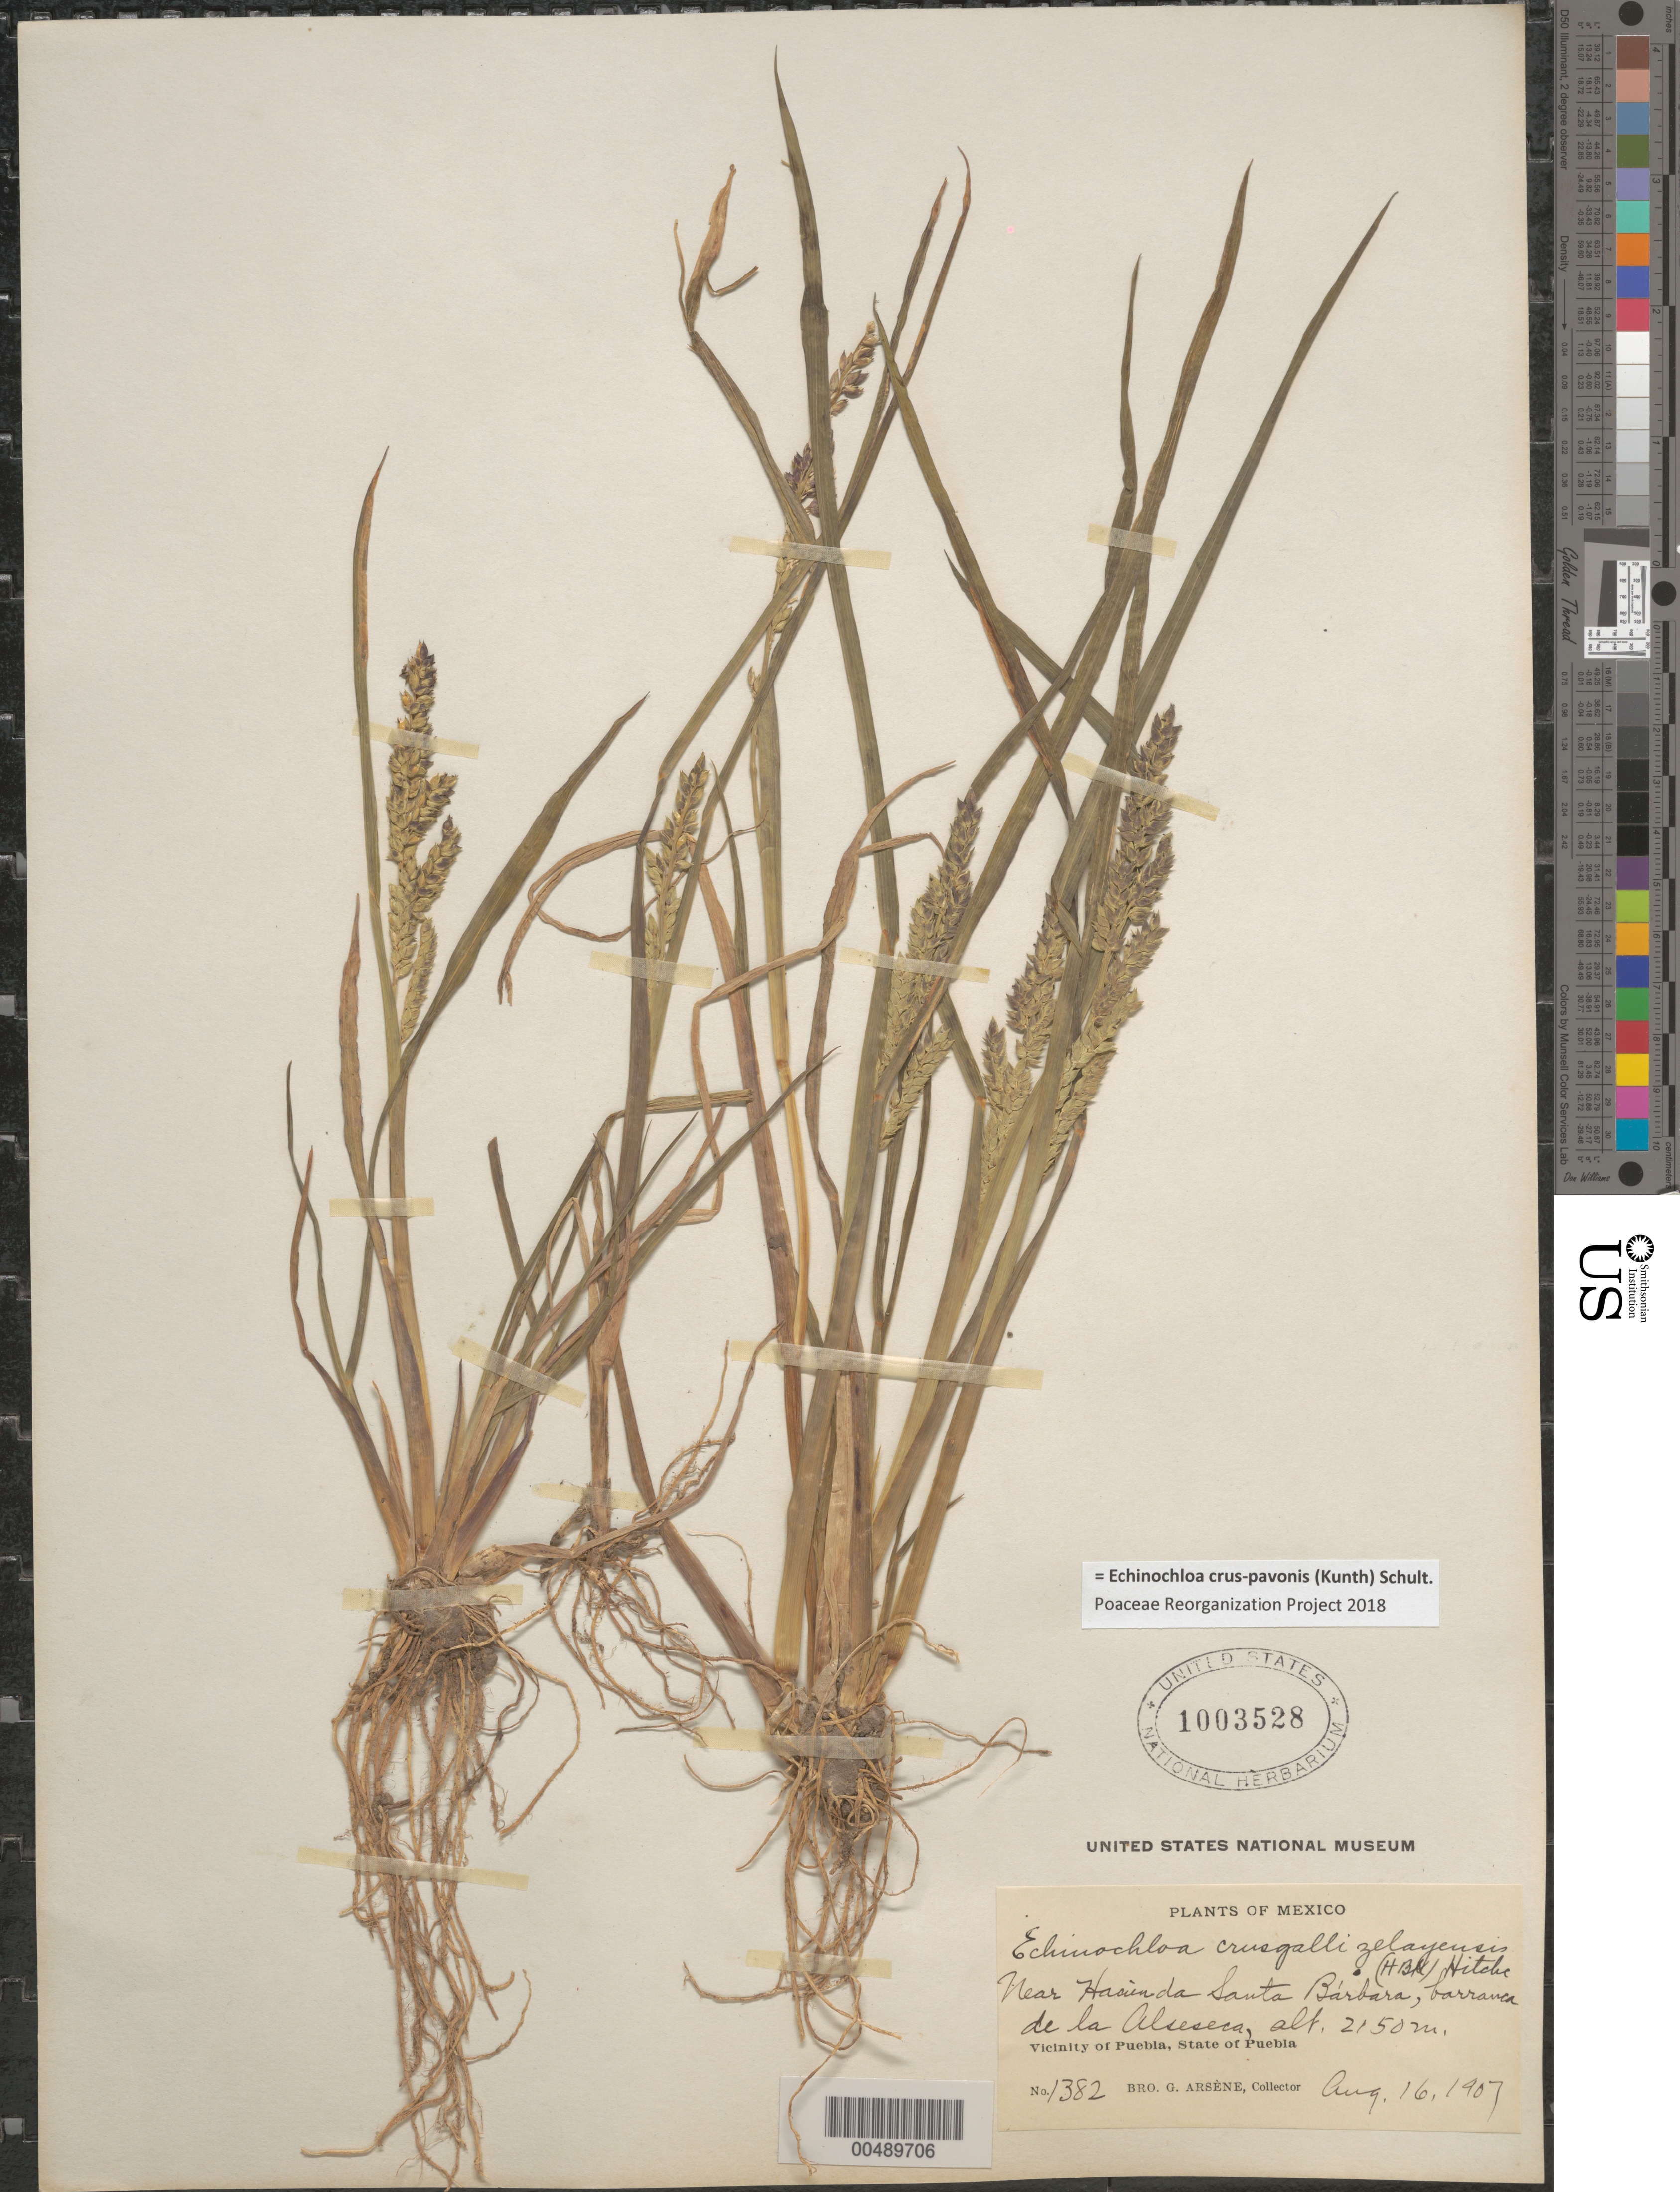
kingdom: Plantae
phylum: Tracheophyta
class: Liliopsida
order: Poales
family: Poaceae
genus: Echinochloa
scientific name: Echinochloa crus-pavonis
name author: (Kunth) Schult.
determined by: Poaceae Reorganization Project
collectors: Bro. G. Arsène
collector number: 1382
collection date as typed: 16 Aug 1907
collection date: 1907-08-16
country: Mexico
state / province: Puebla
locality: Near Hacienda Santa Barbara, barranca de la Alseseca, vicinity of Puebla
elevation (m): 2150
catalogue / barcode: US 1003528